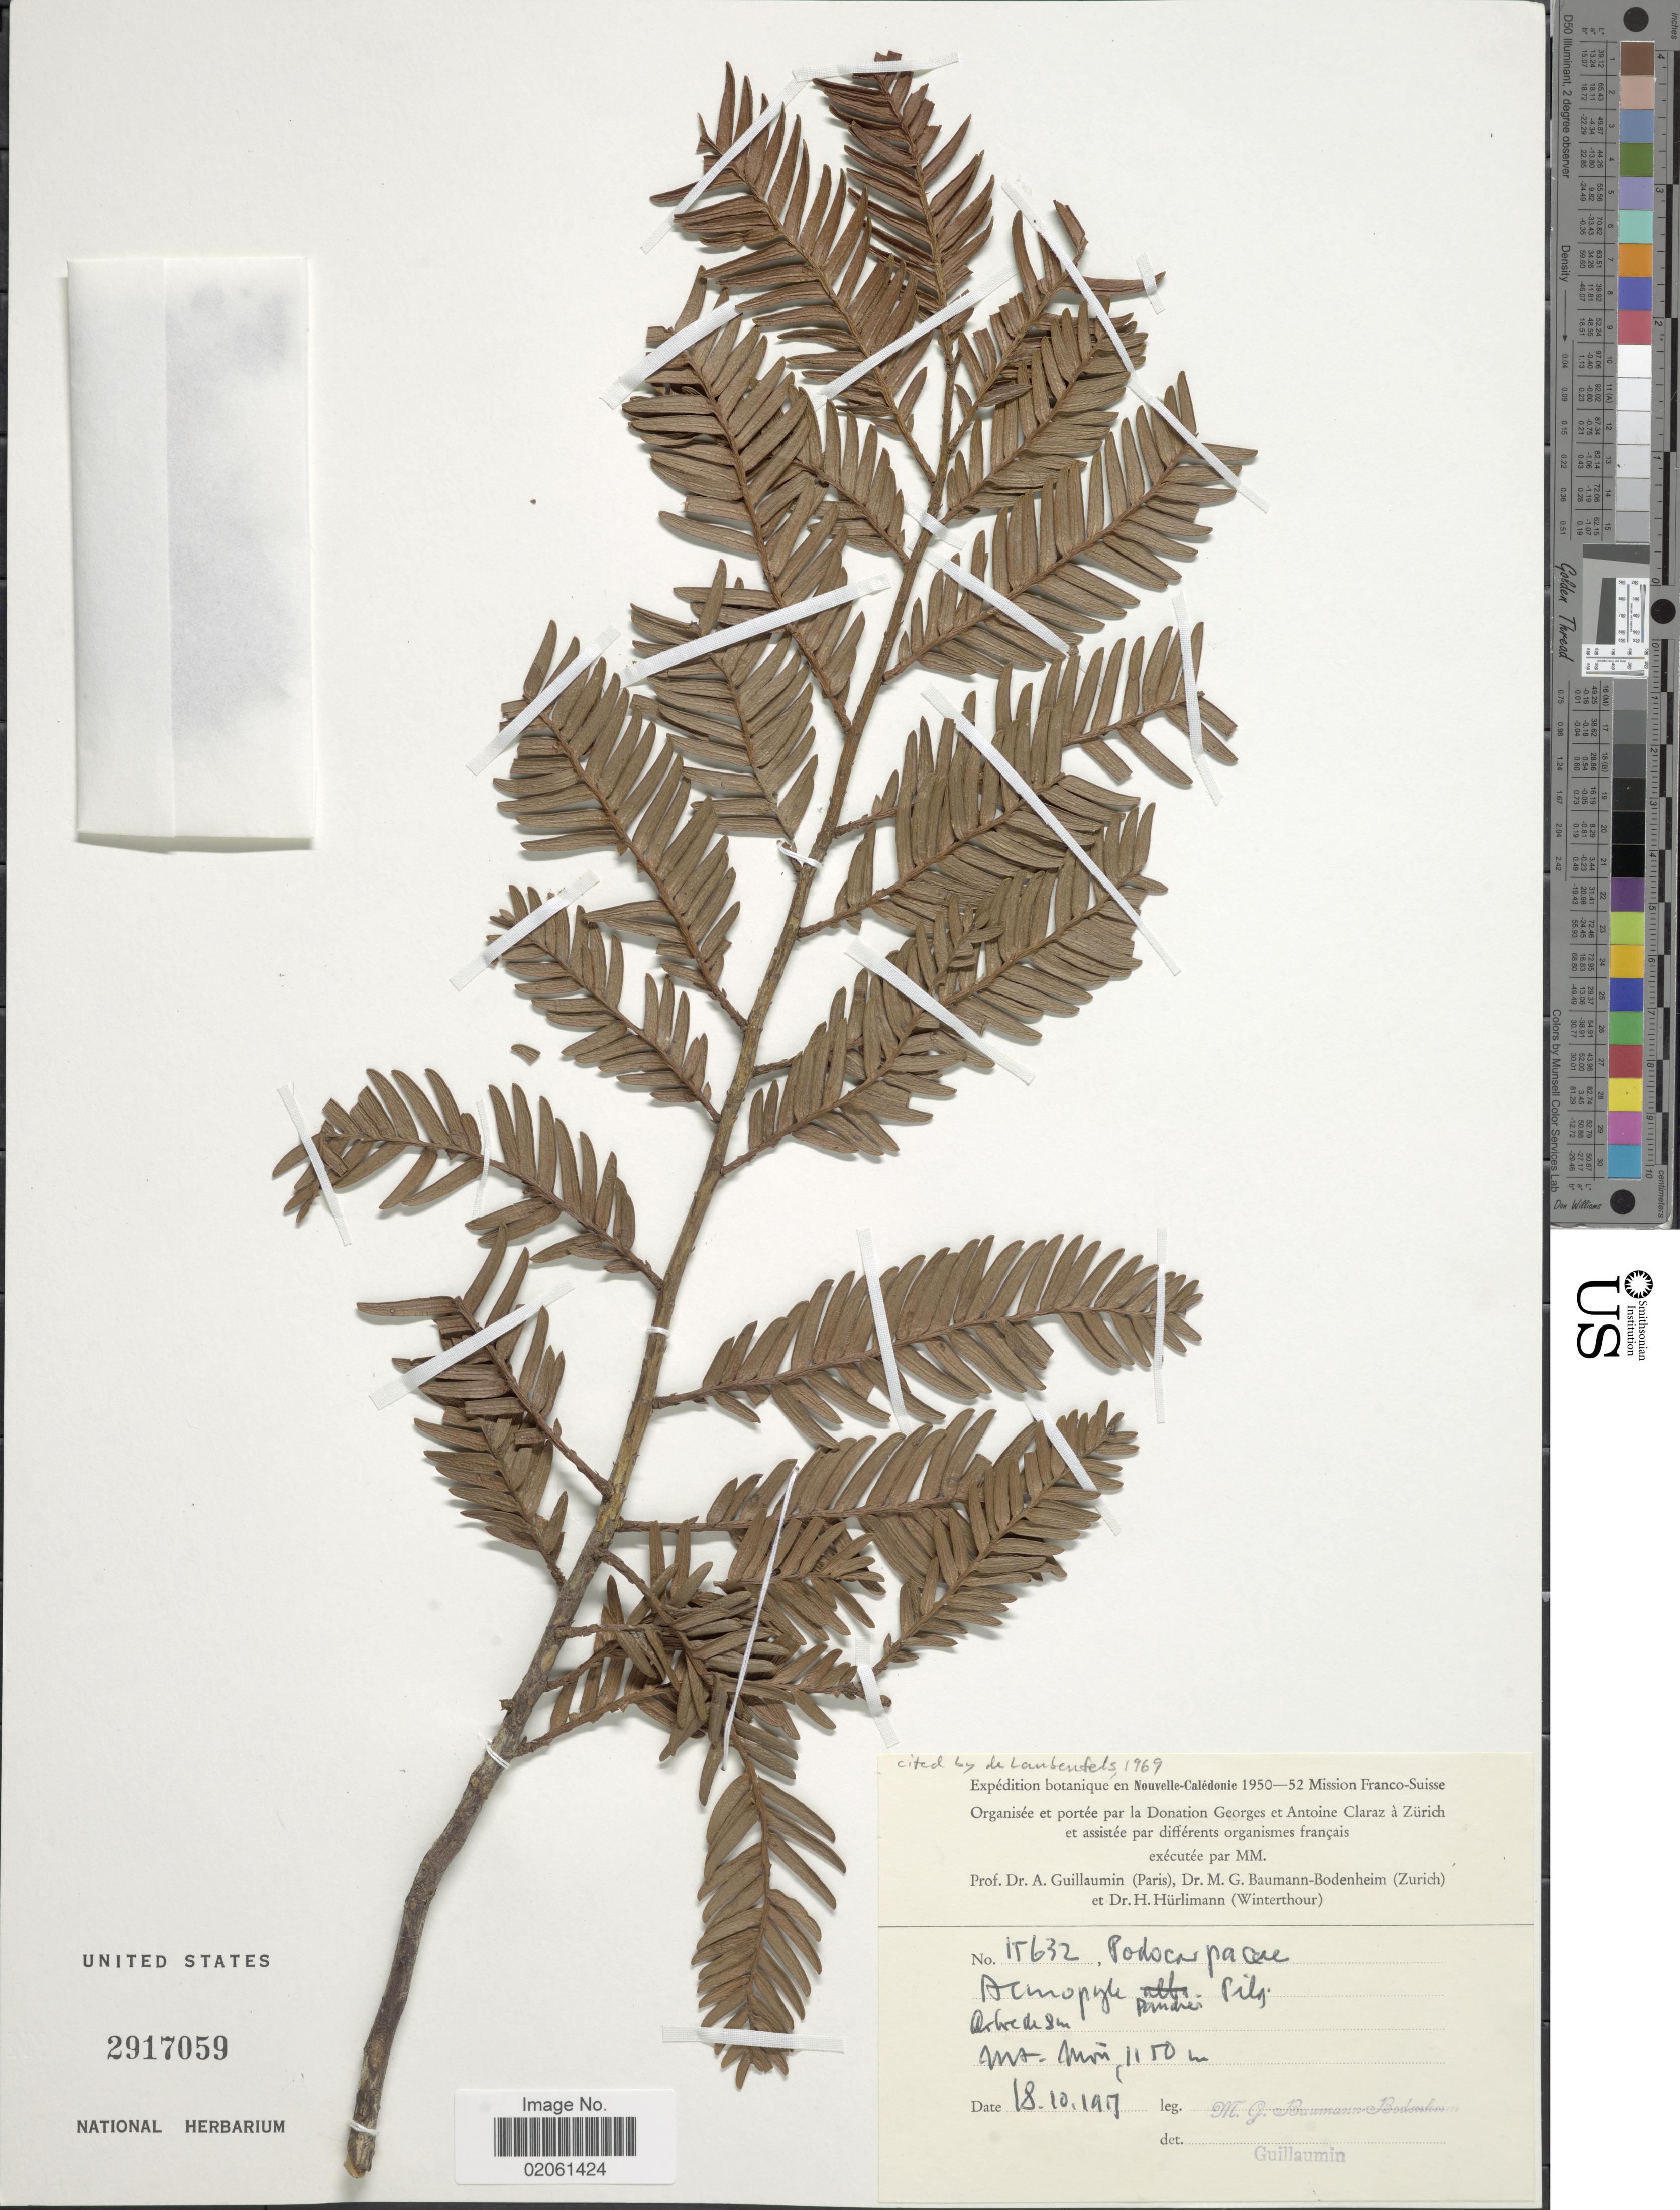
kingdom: Plantae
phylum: Tracheophyta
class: Pinopsida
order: Pinales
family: Podocarpaceae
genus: Acmopyle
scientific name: Acmopyle pancheri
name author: (Brongn. & Gris) Pilg.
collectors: M. G. Baumann-Bodenheim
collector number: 15632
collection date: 1951-10-18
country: New Caledonia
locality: Mt. mois [interpreted]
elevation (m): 1150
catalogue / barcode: US 2917059